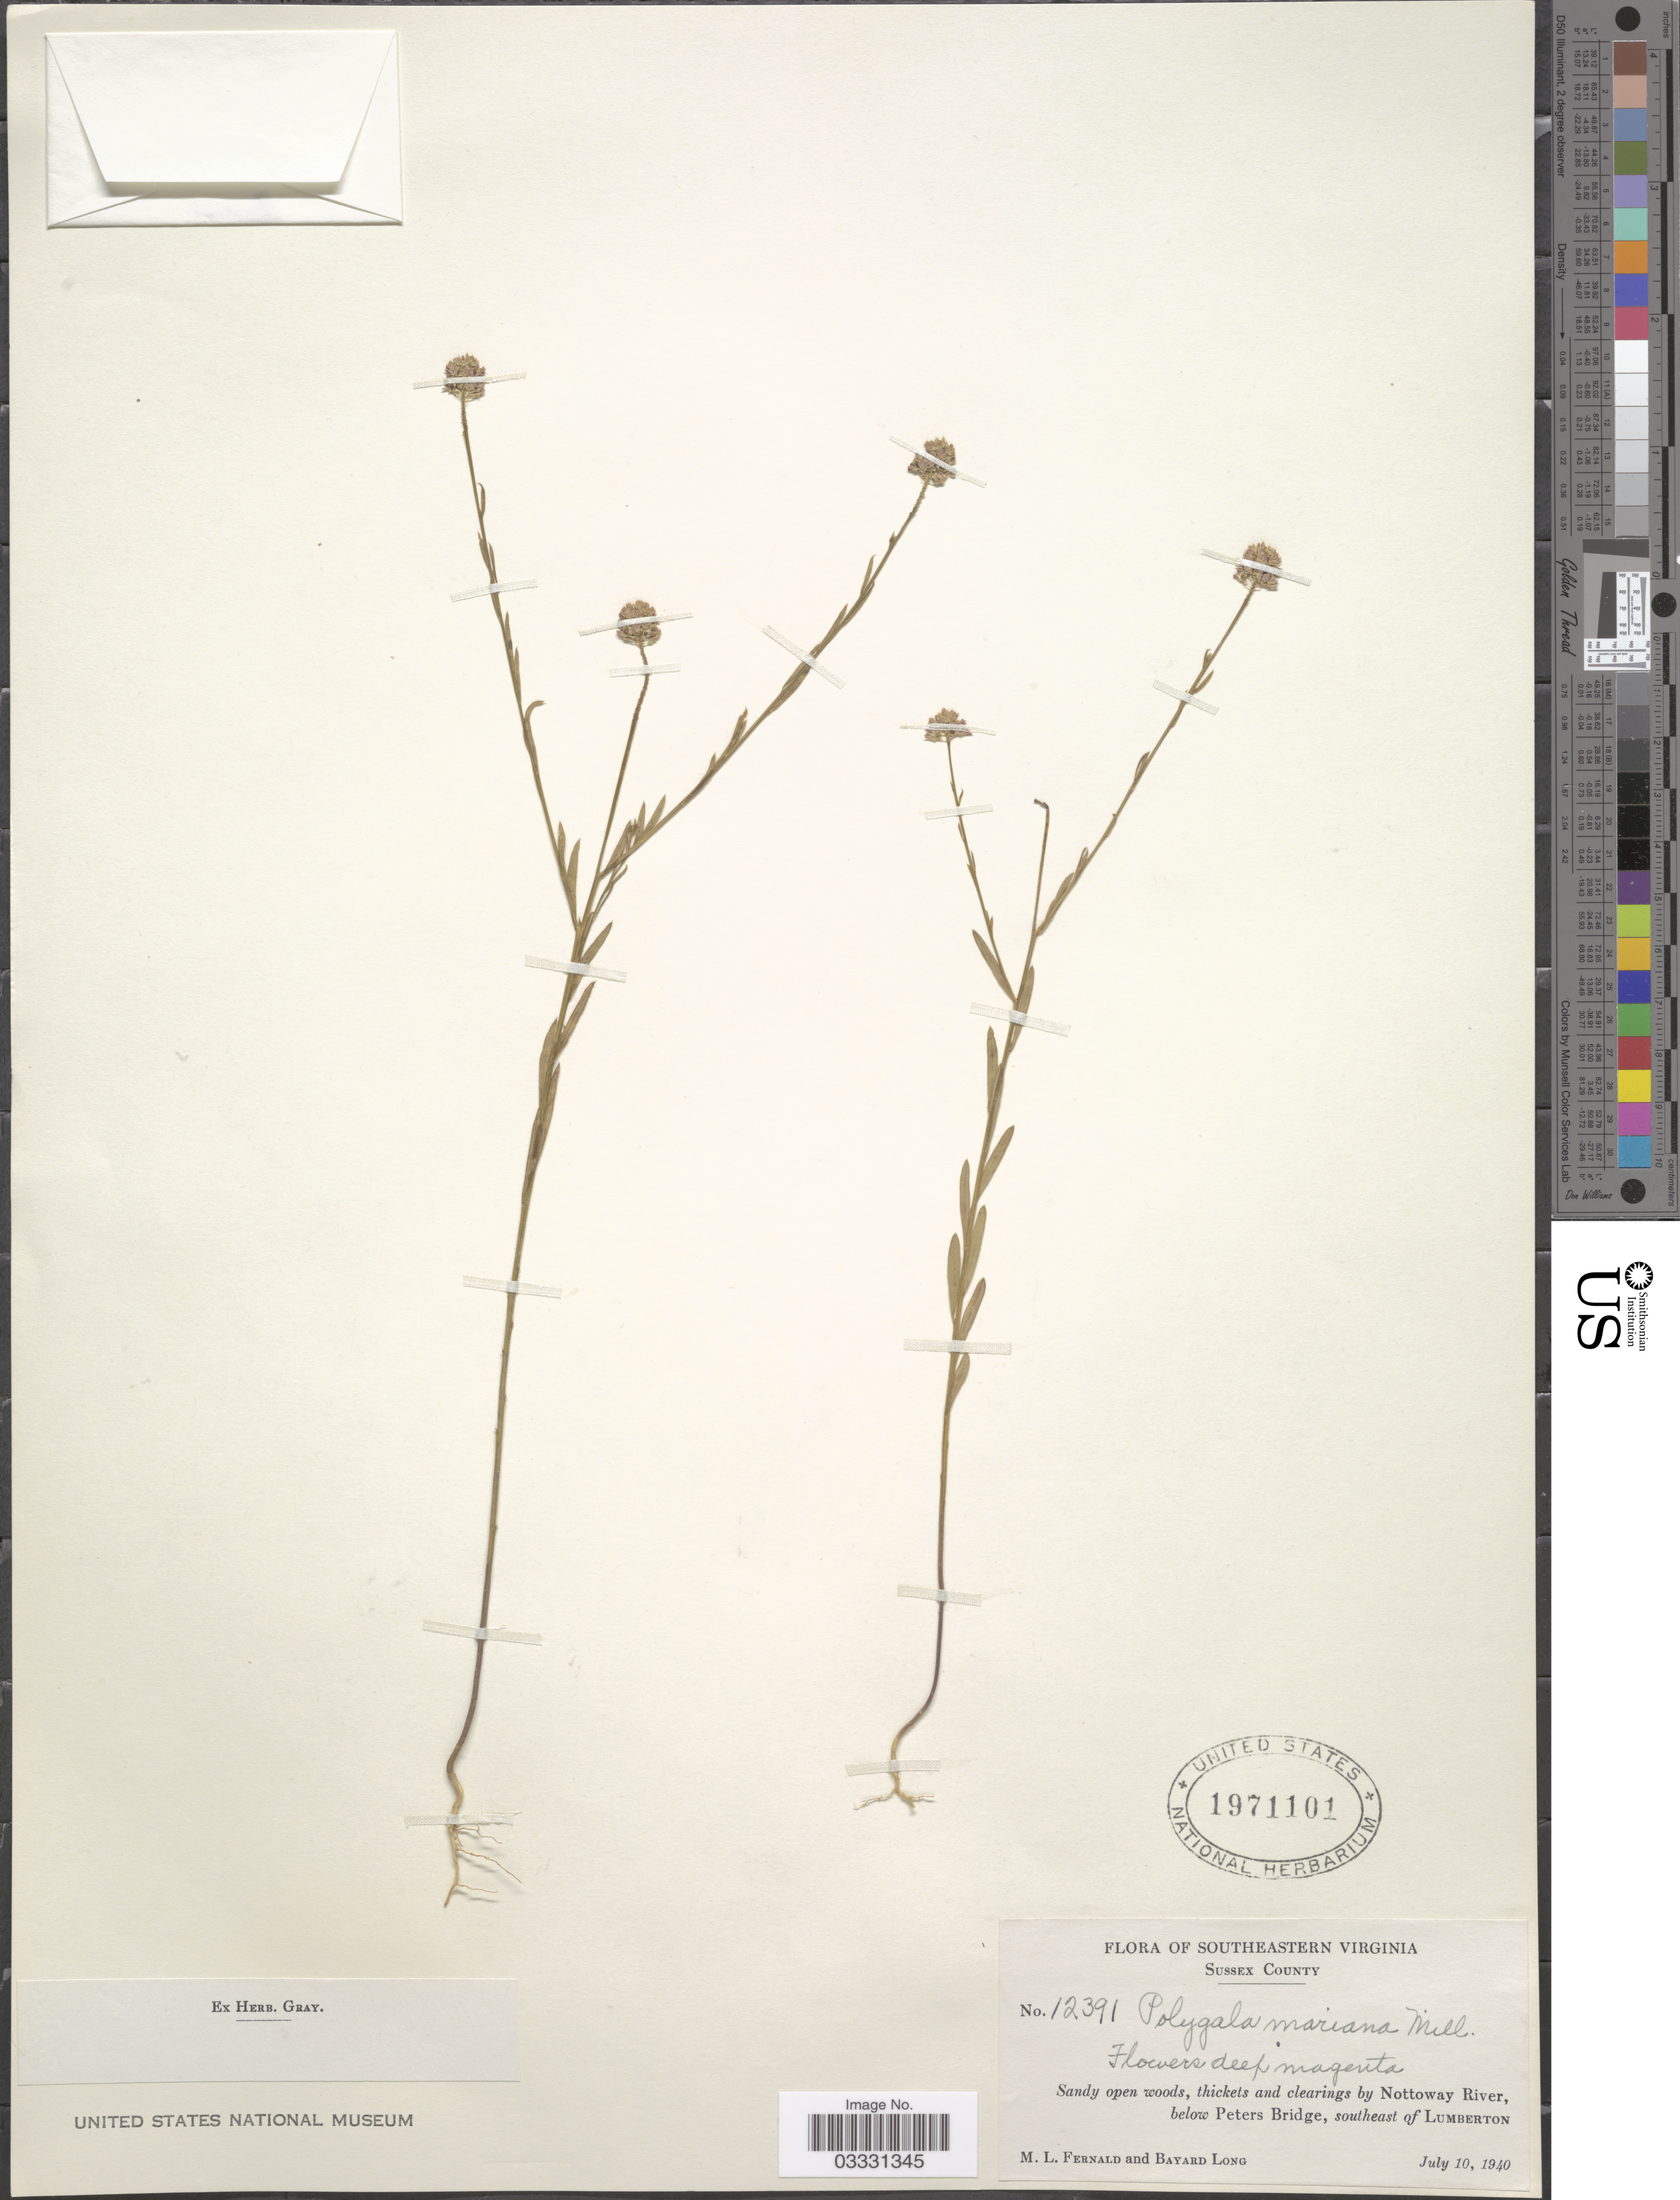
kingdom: Plantae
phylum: Tracheophyta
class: Magnoliopsida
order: Fabales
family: Polygalaceae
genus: Polygala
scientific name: Polygala mariana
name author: Mill.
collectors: M. L. Fernald & B. Long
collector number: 12391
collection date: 1940-07-10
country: United States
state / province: Virginia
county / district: Sussex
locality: Southeastern Virginia. Sussex County. Sandy open woods, thickets and clearings by Nottoway River, below Peter Bridge, southeast of Lumberton.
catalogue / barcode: US 1971101